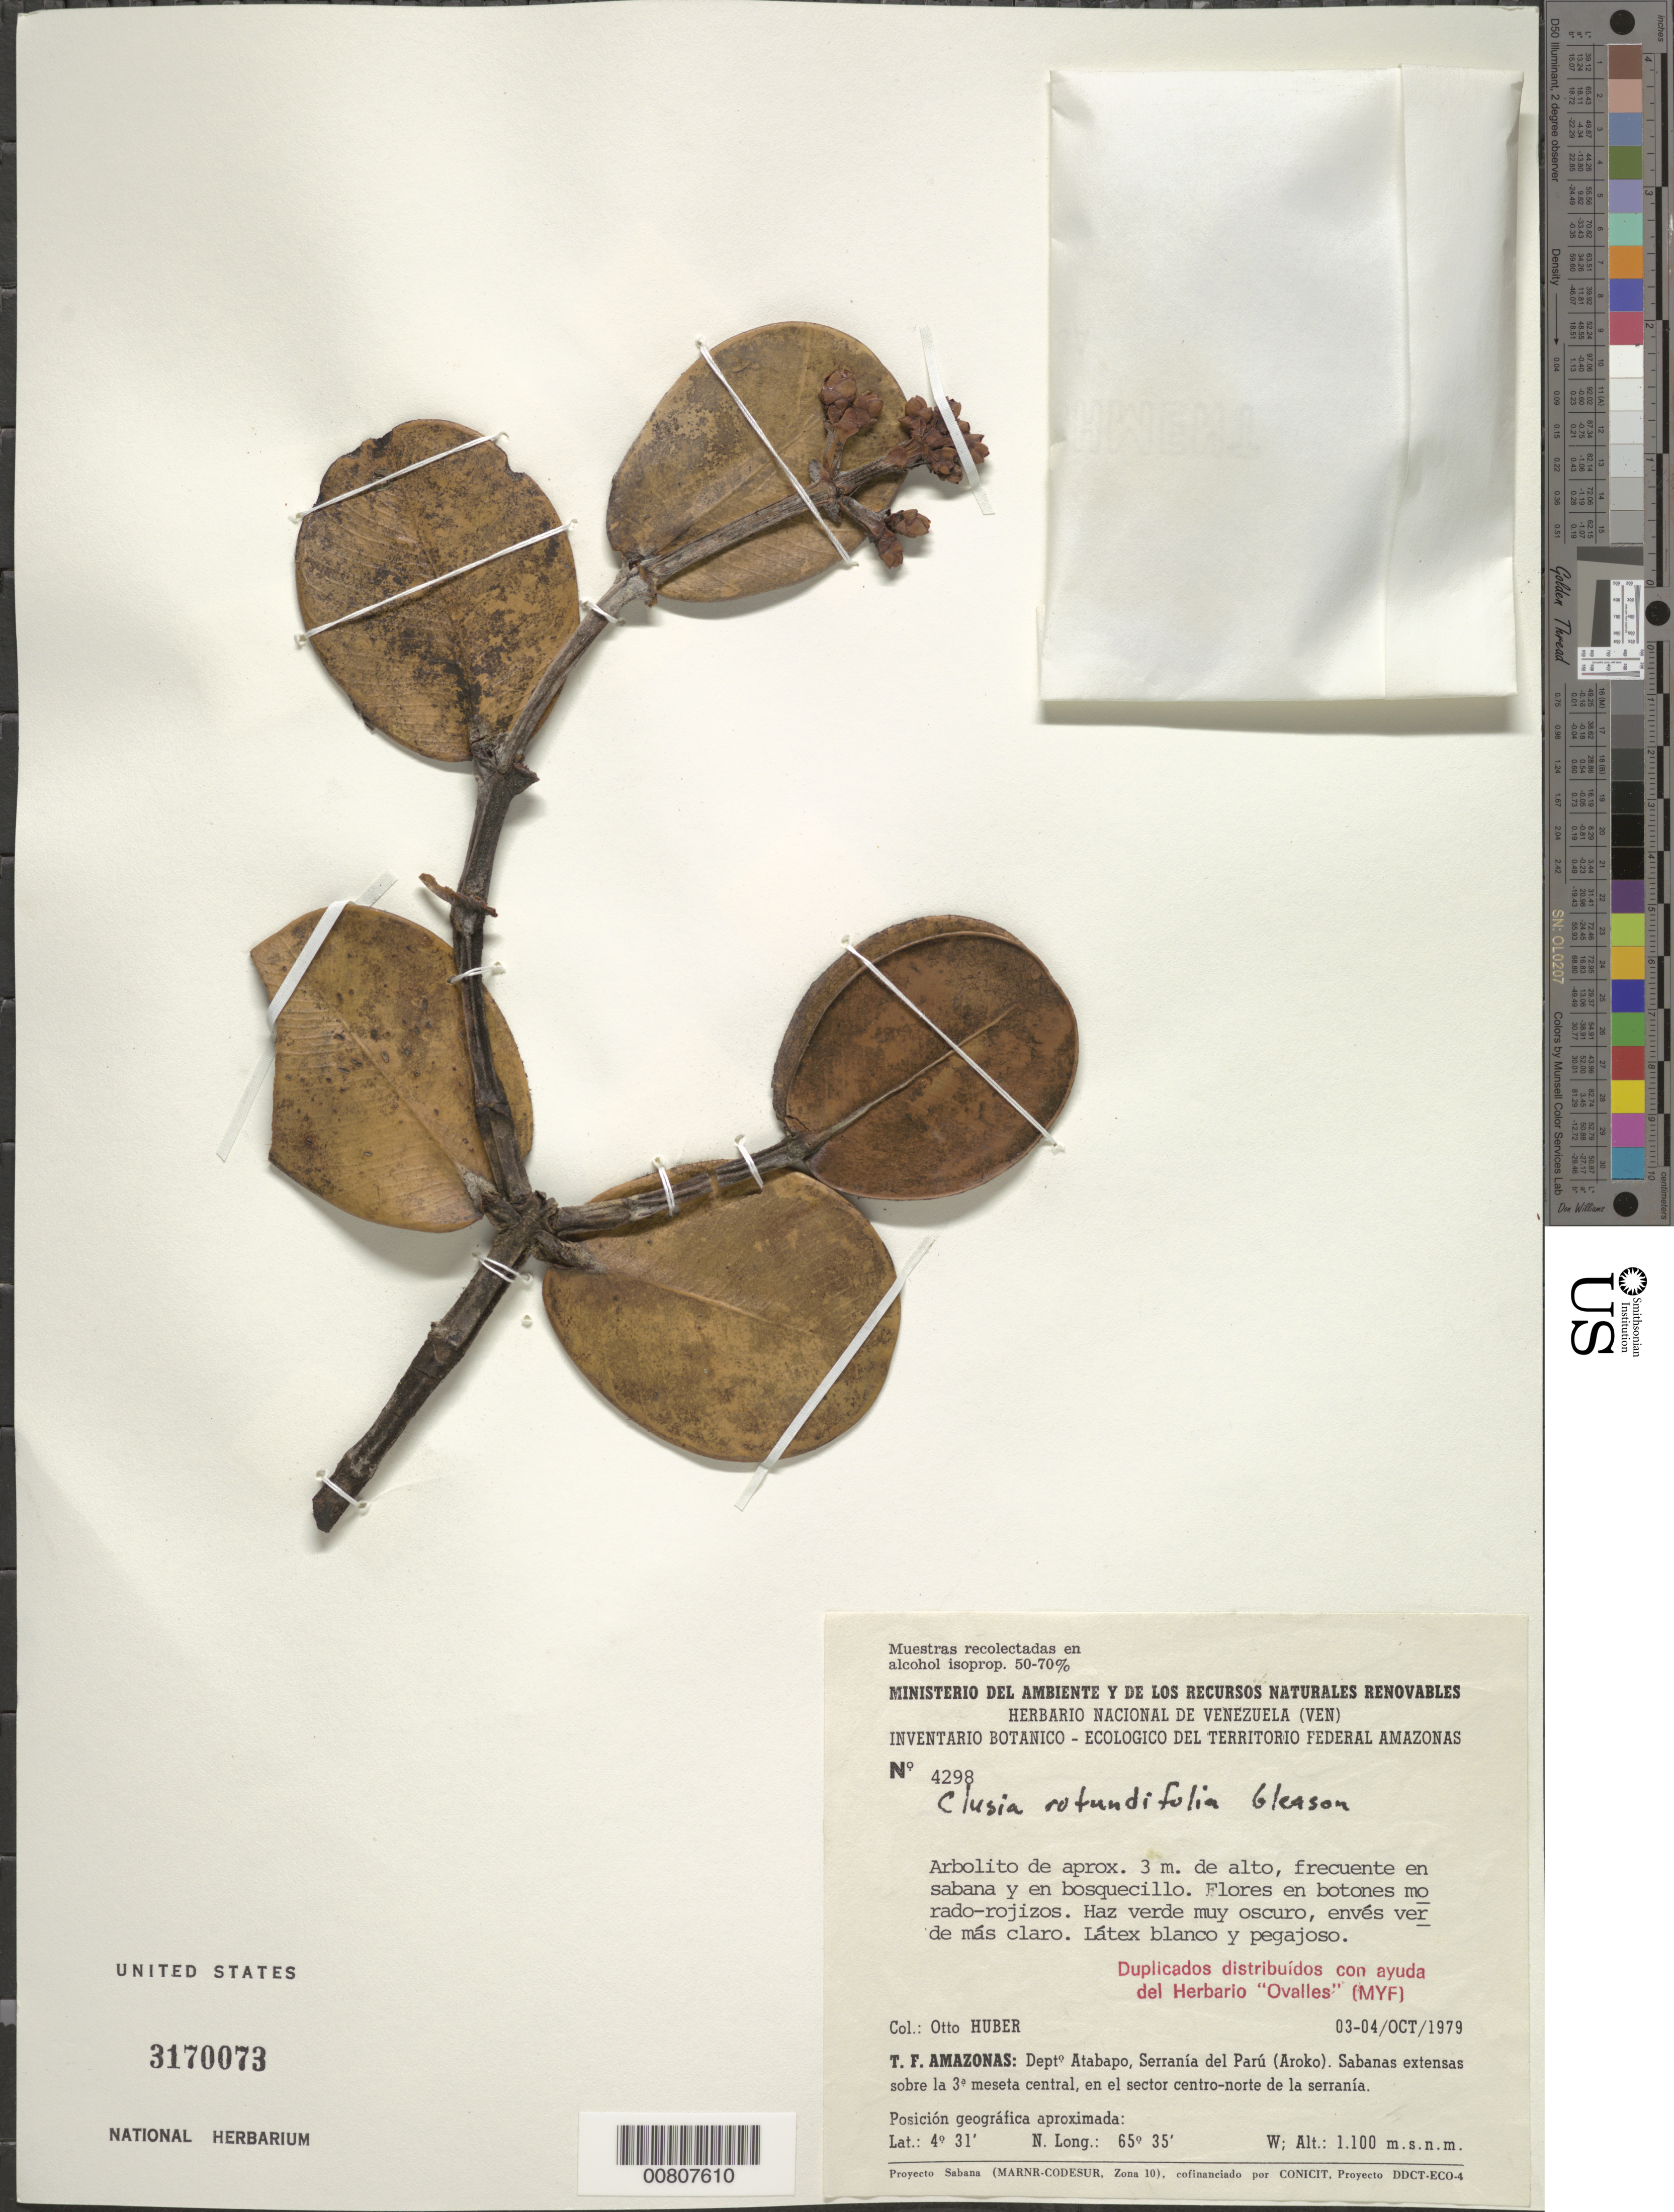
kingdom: Plantae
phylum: Tracheophyta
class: Magnoliopsida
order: Malpighiales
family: Clusiaceae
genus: Clusia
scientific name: Clusia rotundifolia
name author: Gleason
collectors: O. Huber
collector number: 4298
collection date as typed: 3-Oct-79 to 4-Oct-79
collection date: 1979-10-03/1979-10-04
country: Venezuela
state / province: Amazonas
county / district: Atabapo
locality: Serranía del Parú (Aroko), sobre la 3ª meseta central, en el sector centro-norte de la serranía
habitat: Sabana y en bosquecillo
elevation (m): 1100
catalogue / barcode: US 3170073